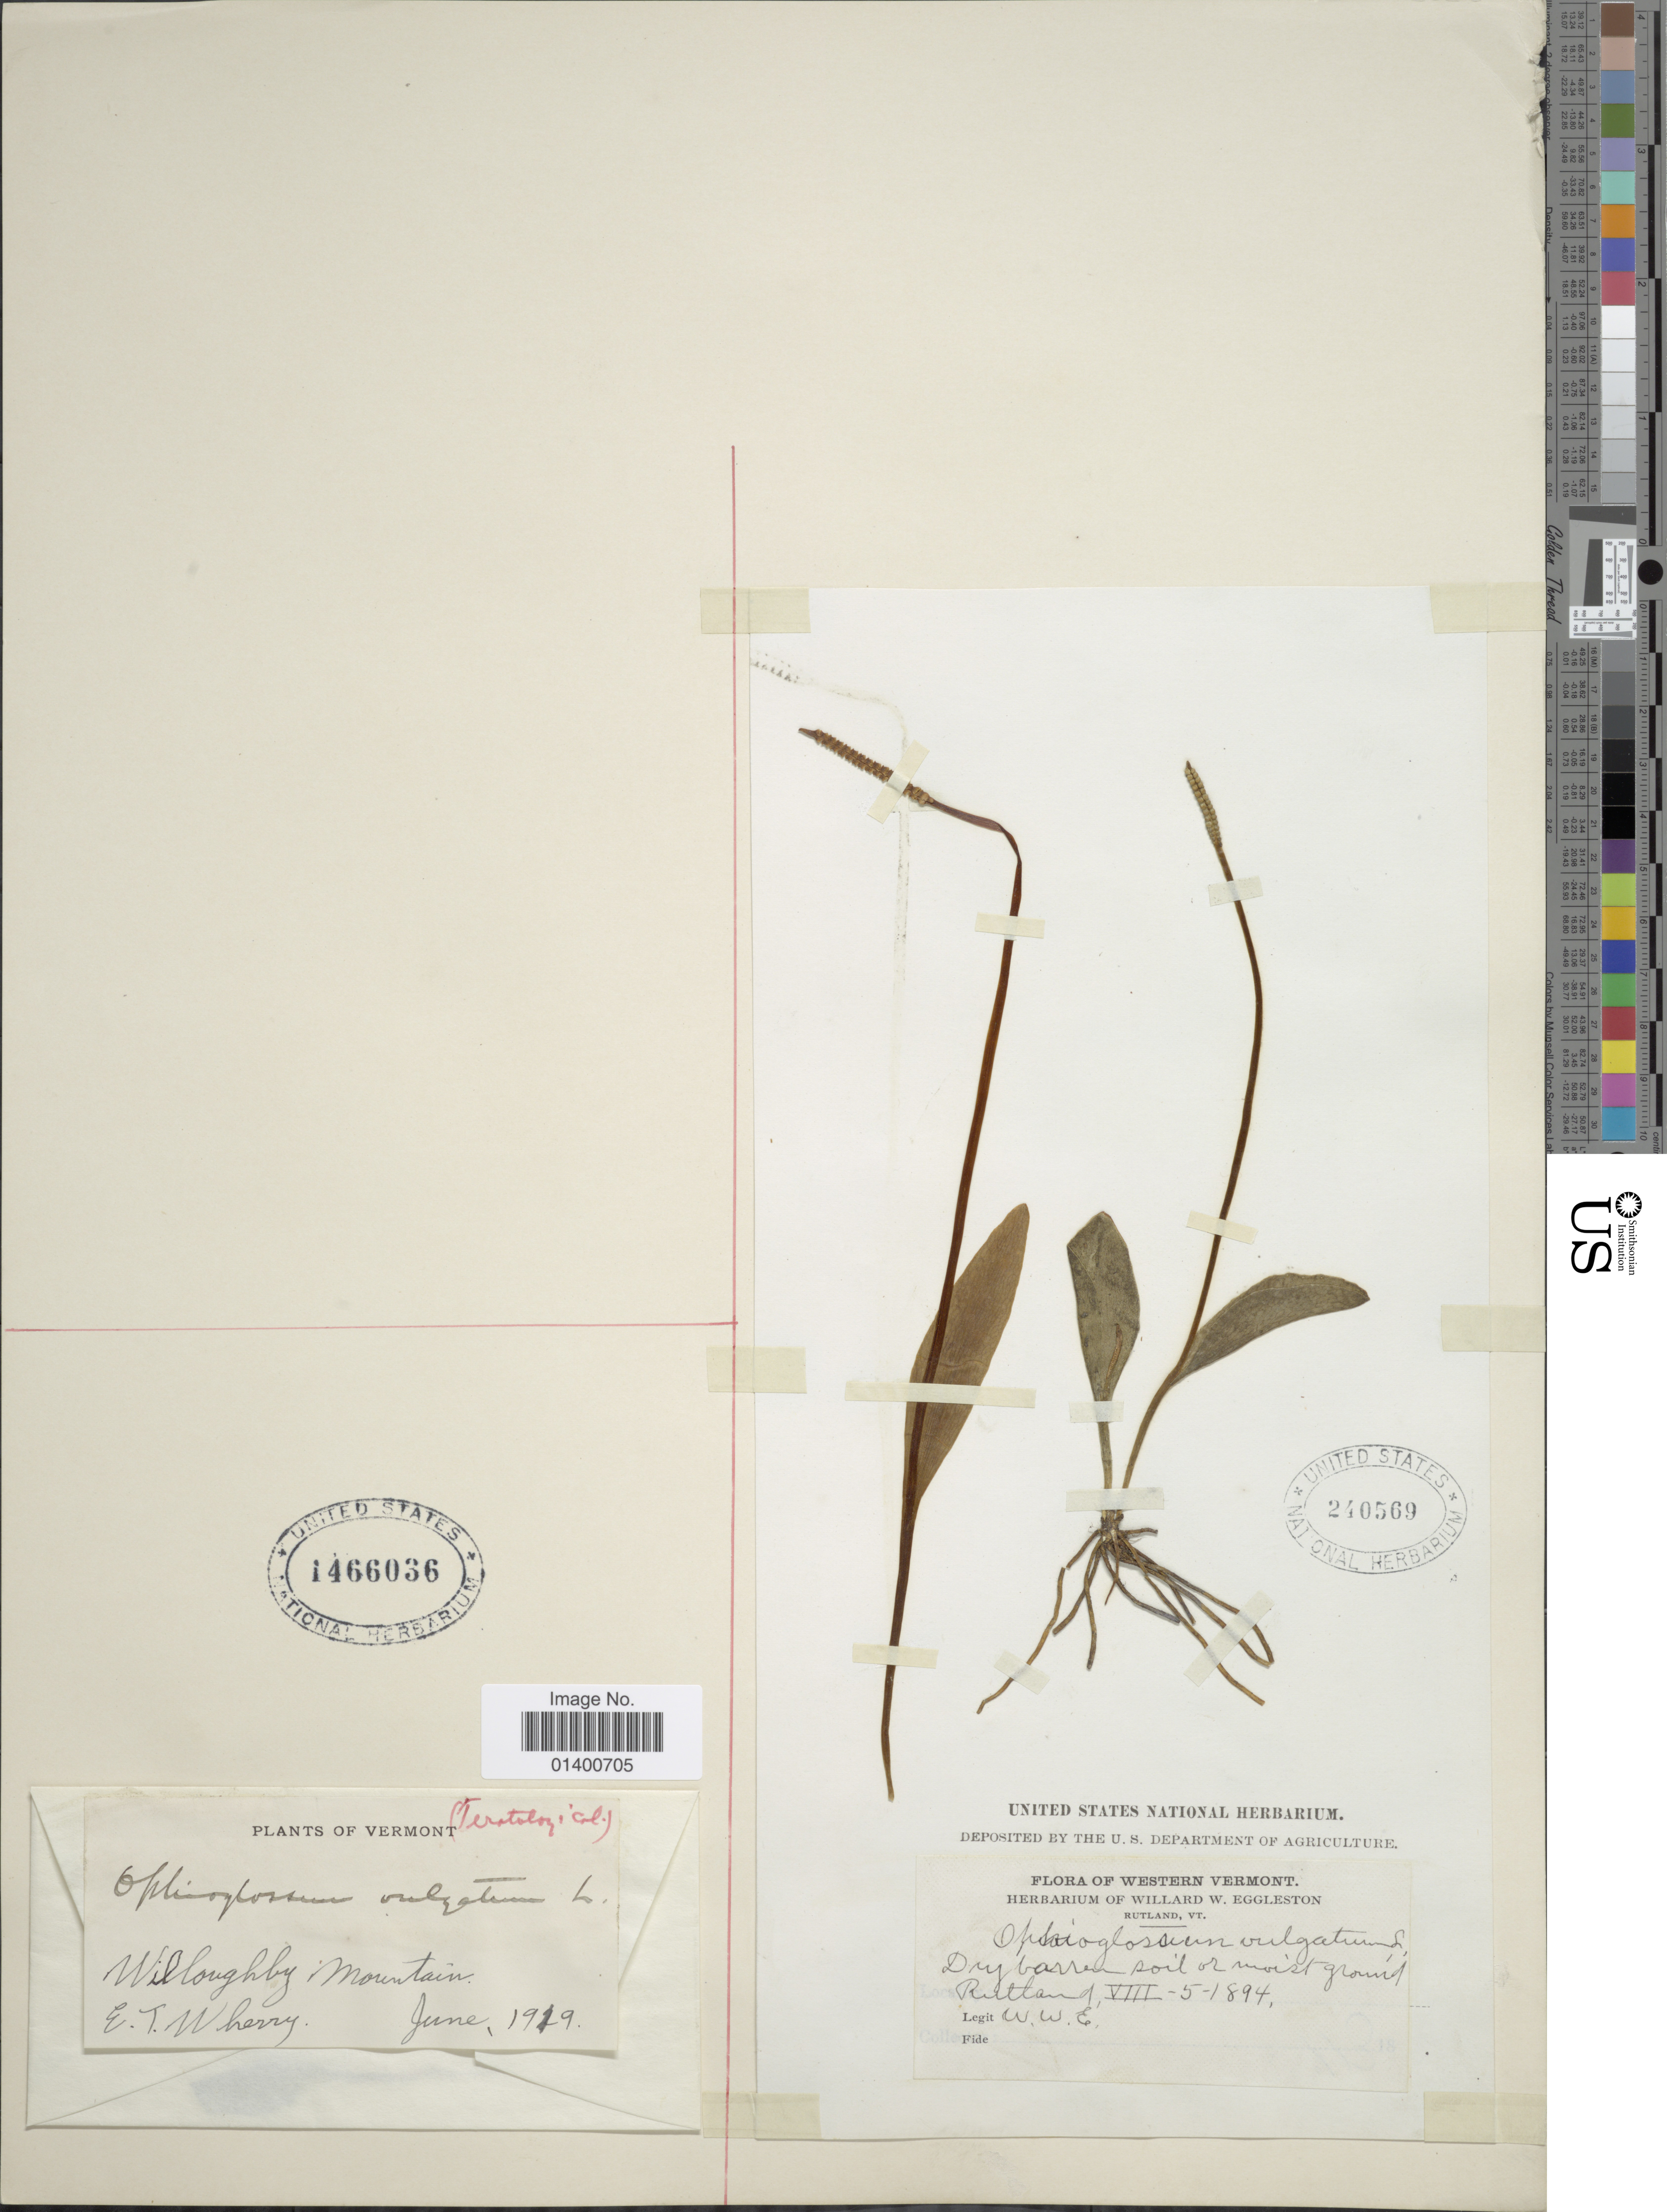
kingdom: Plantae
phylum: Tracheophyta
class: Polypodiopsida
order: Ophioglossales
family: Ophioglossaceae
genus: Ophioglossum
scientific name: Ophioglossum vulgatum var. pseudopodum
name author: (S.F. Blake) Farw.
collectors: E. T. Wherry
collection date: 1919-06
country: United States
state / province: Vermont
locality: Willoughby Mountain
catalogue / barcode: US 1466036-2